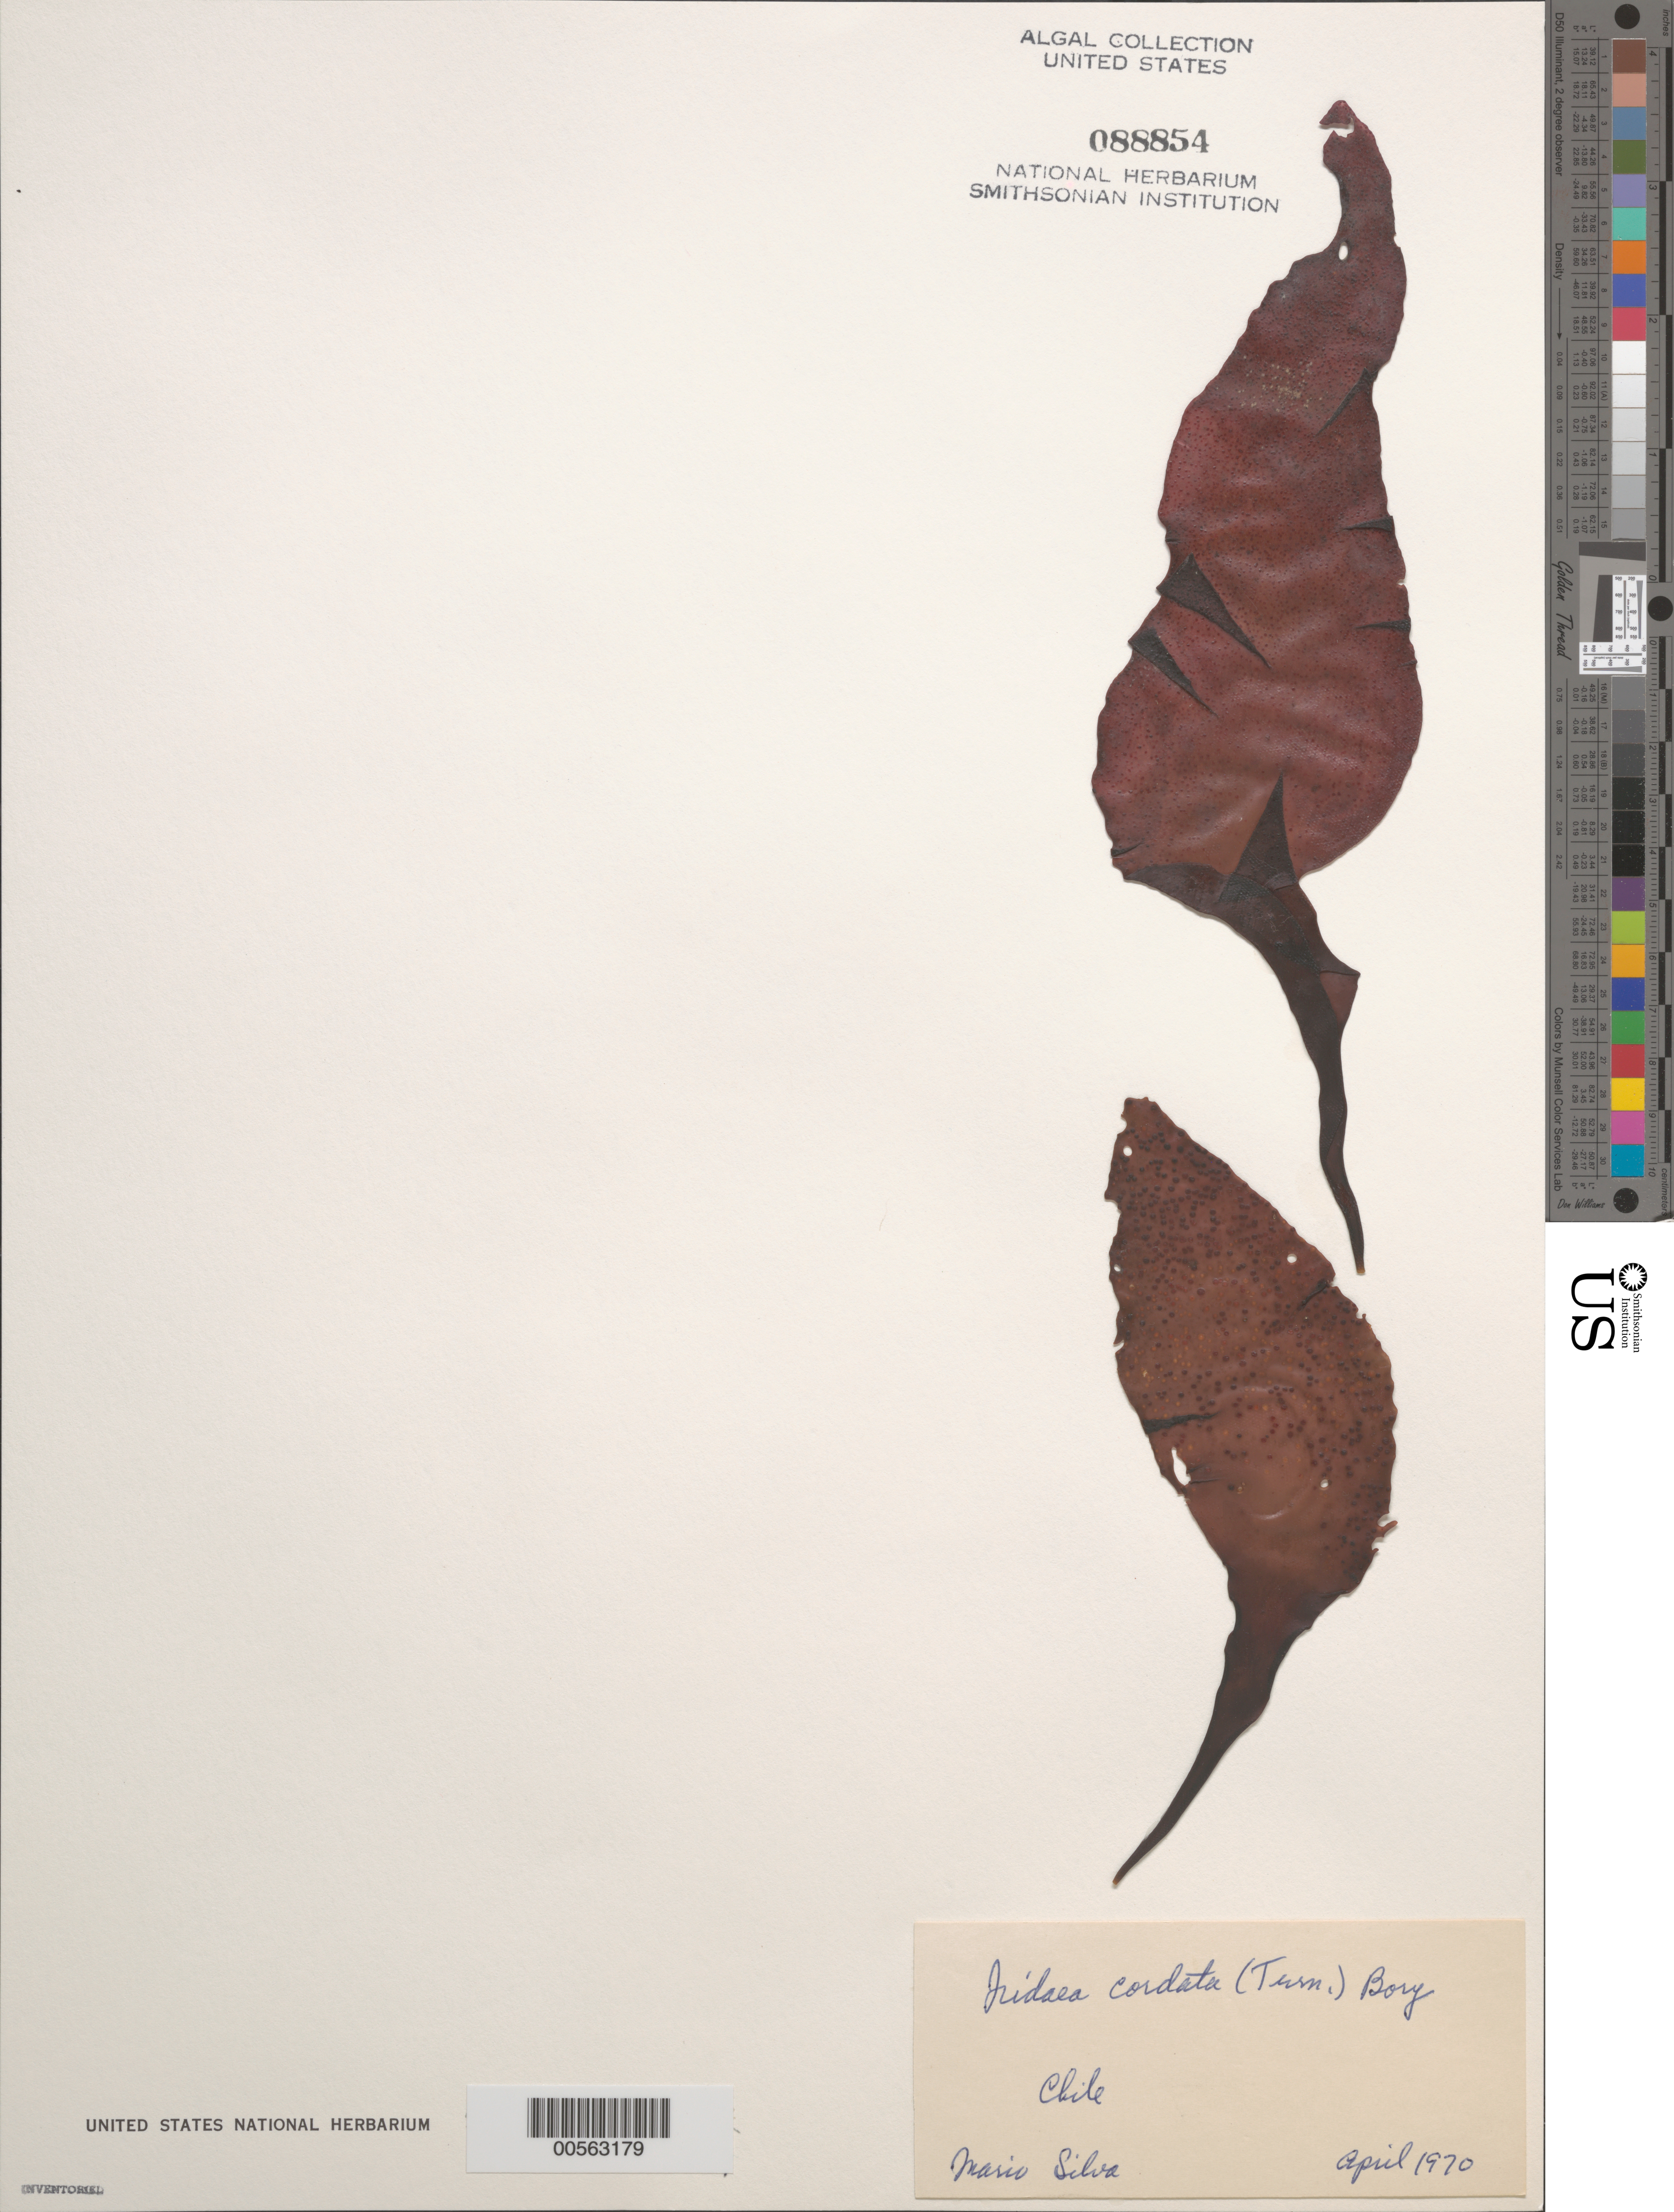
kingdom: Plantae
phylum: Rhodophyta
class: Florideophyceae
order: Gigartinales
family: Gigartinaceae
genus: Iridaea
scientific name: Iridaea cordata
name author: (Turner) Bory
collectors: M. Silva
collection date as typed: Apr 1970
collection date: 1970-04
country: Chile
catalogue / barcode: US 88854